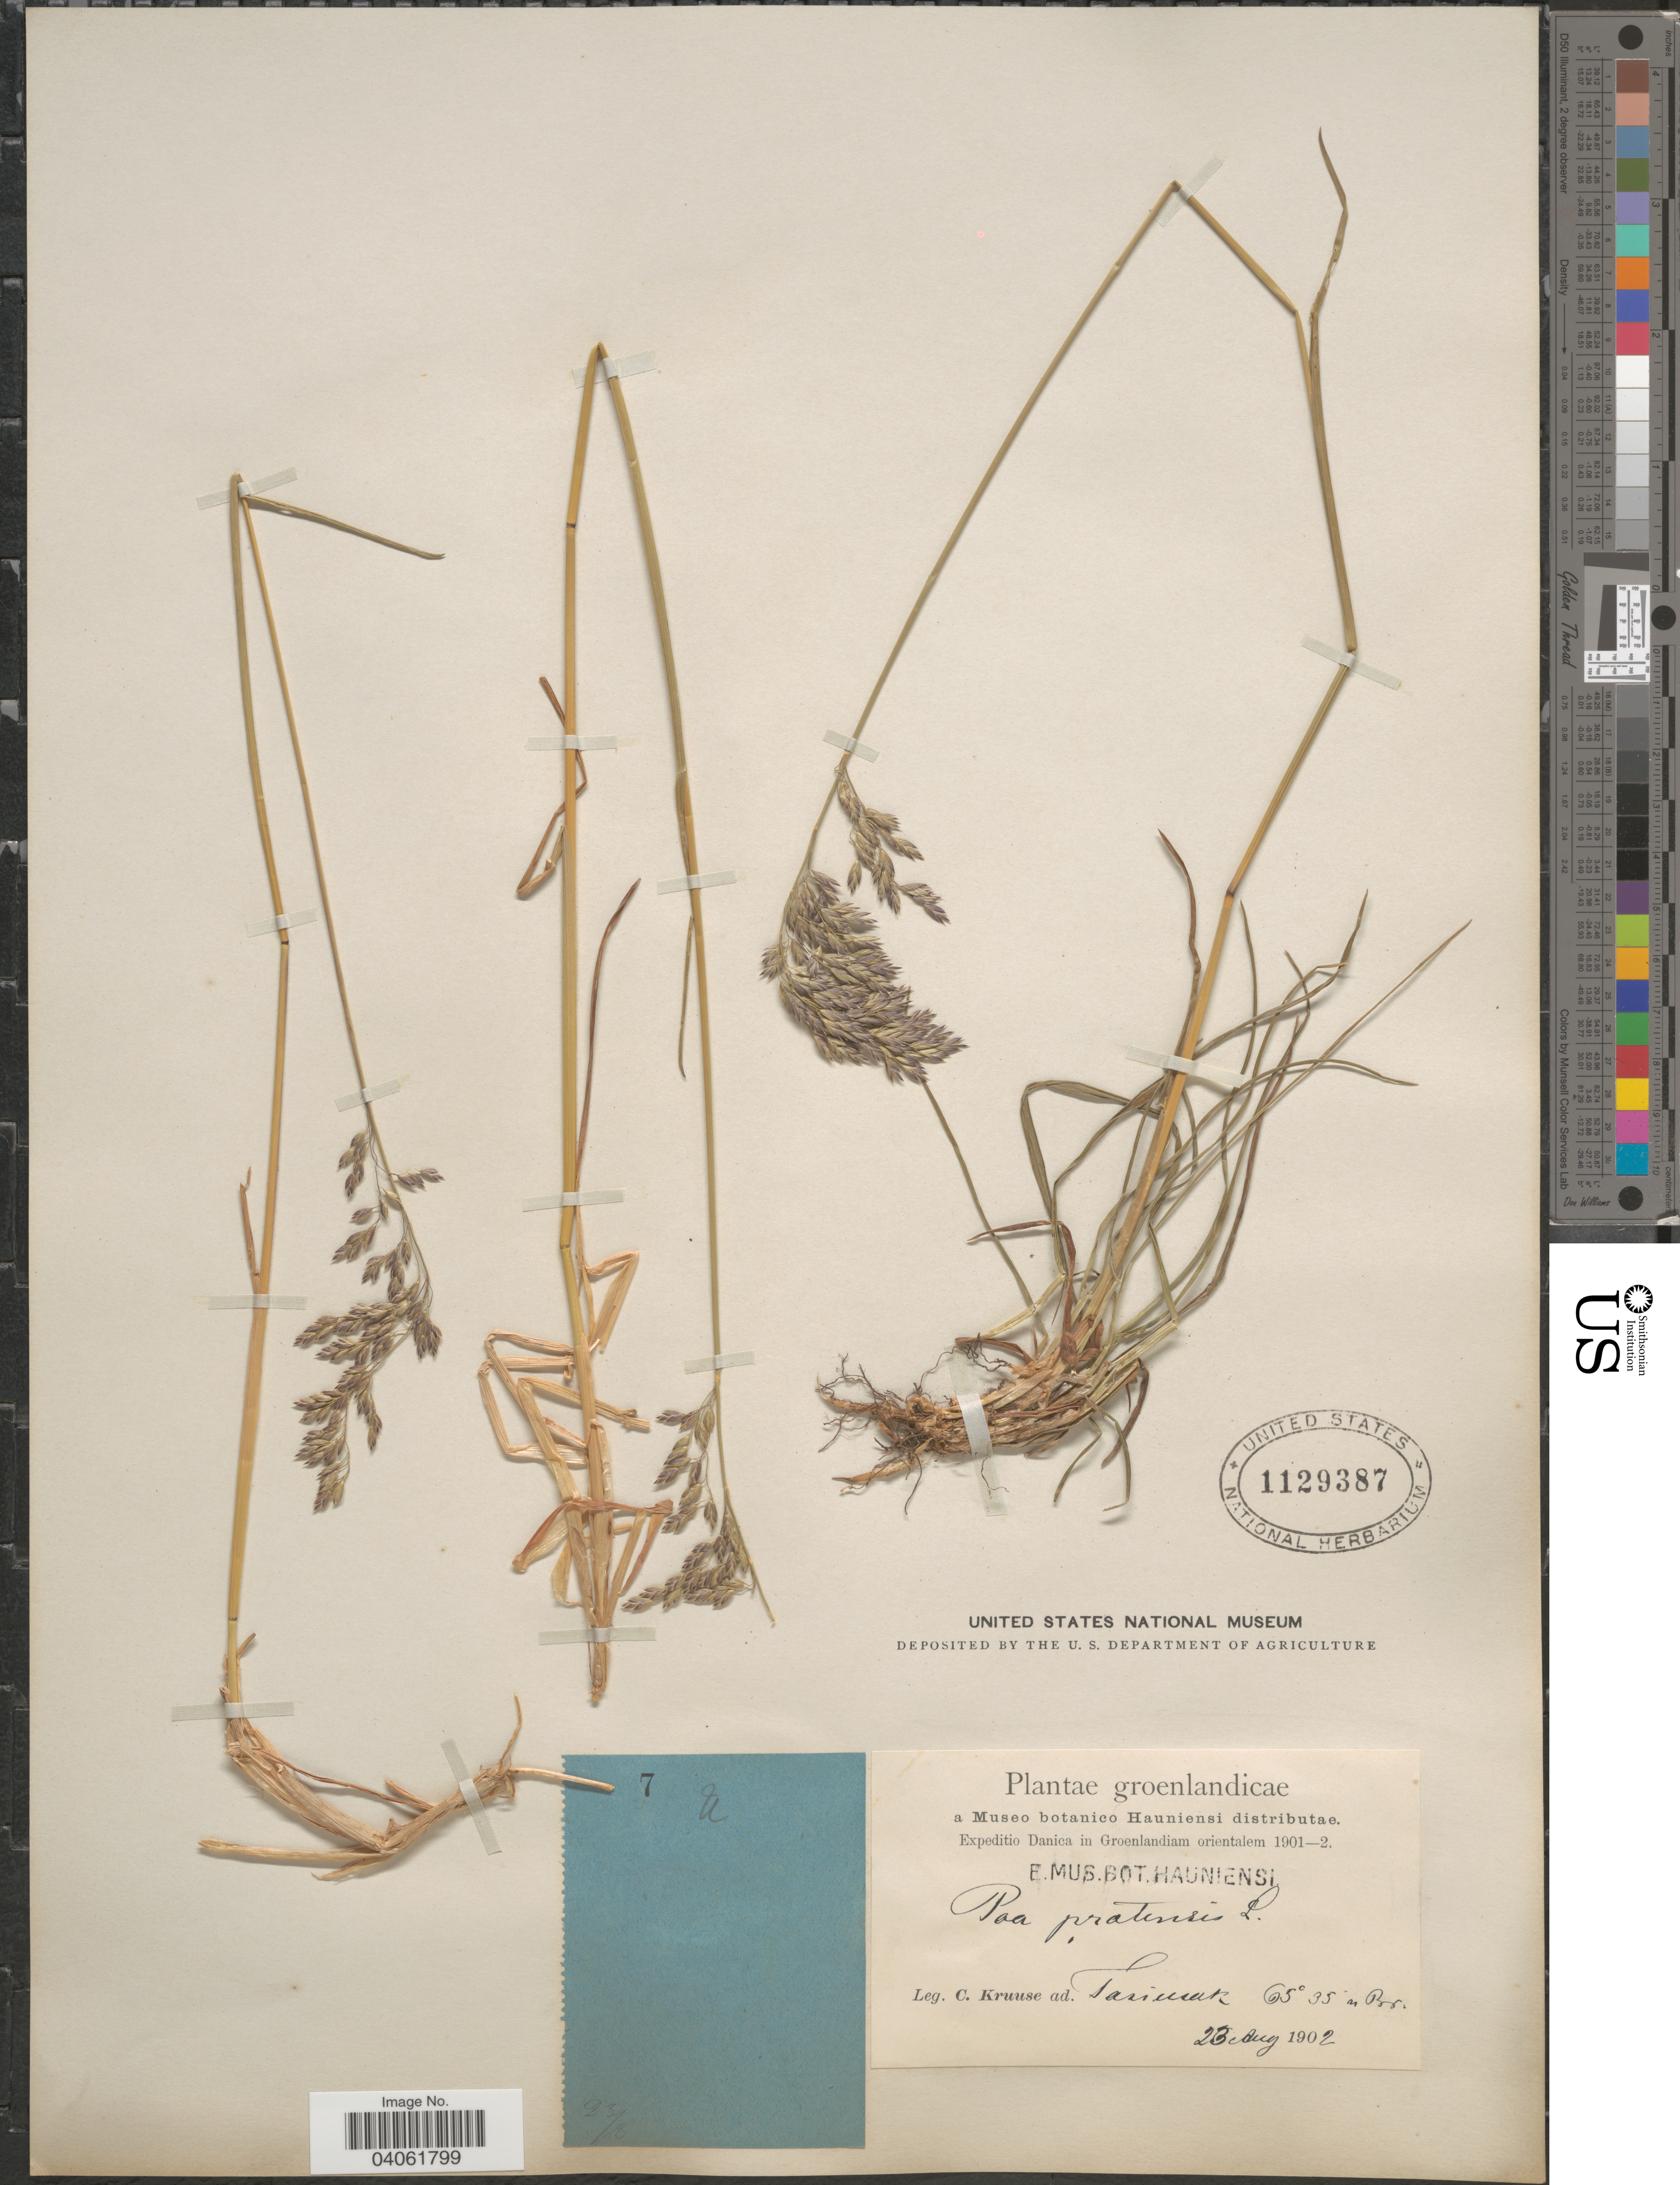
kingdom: Plantae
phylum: Tracheophyta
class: Liliopsida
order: Poales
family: Poaceae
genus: Poa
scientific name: Poa pratensis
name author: L.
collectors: C. Kruuse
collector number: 7?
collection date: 1902-08-23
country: Greenland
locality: Groenlandicae. Ad. Tasiusak.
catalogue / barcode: US 1129387